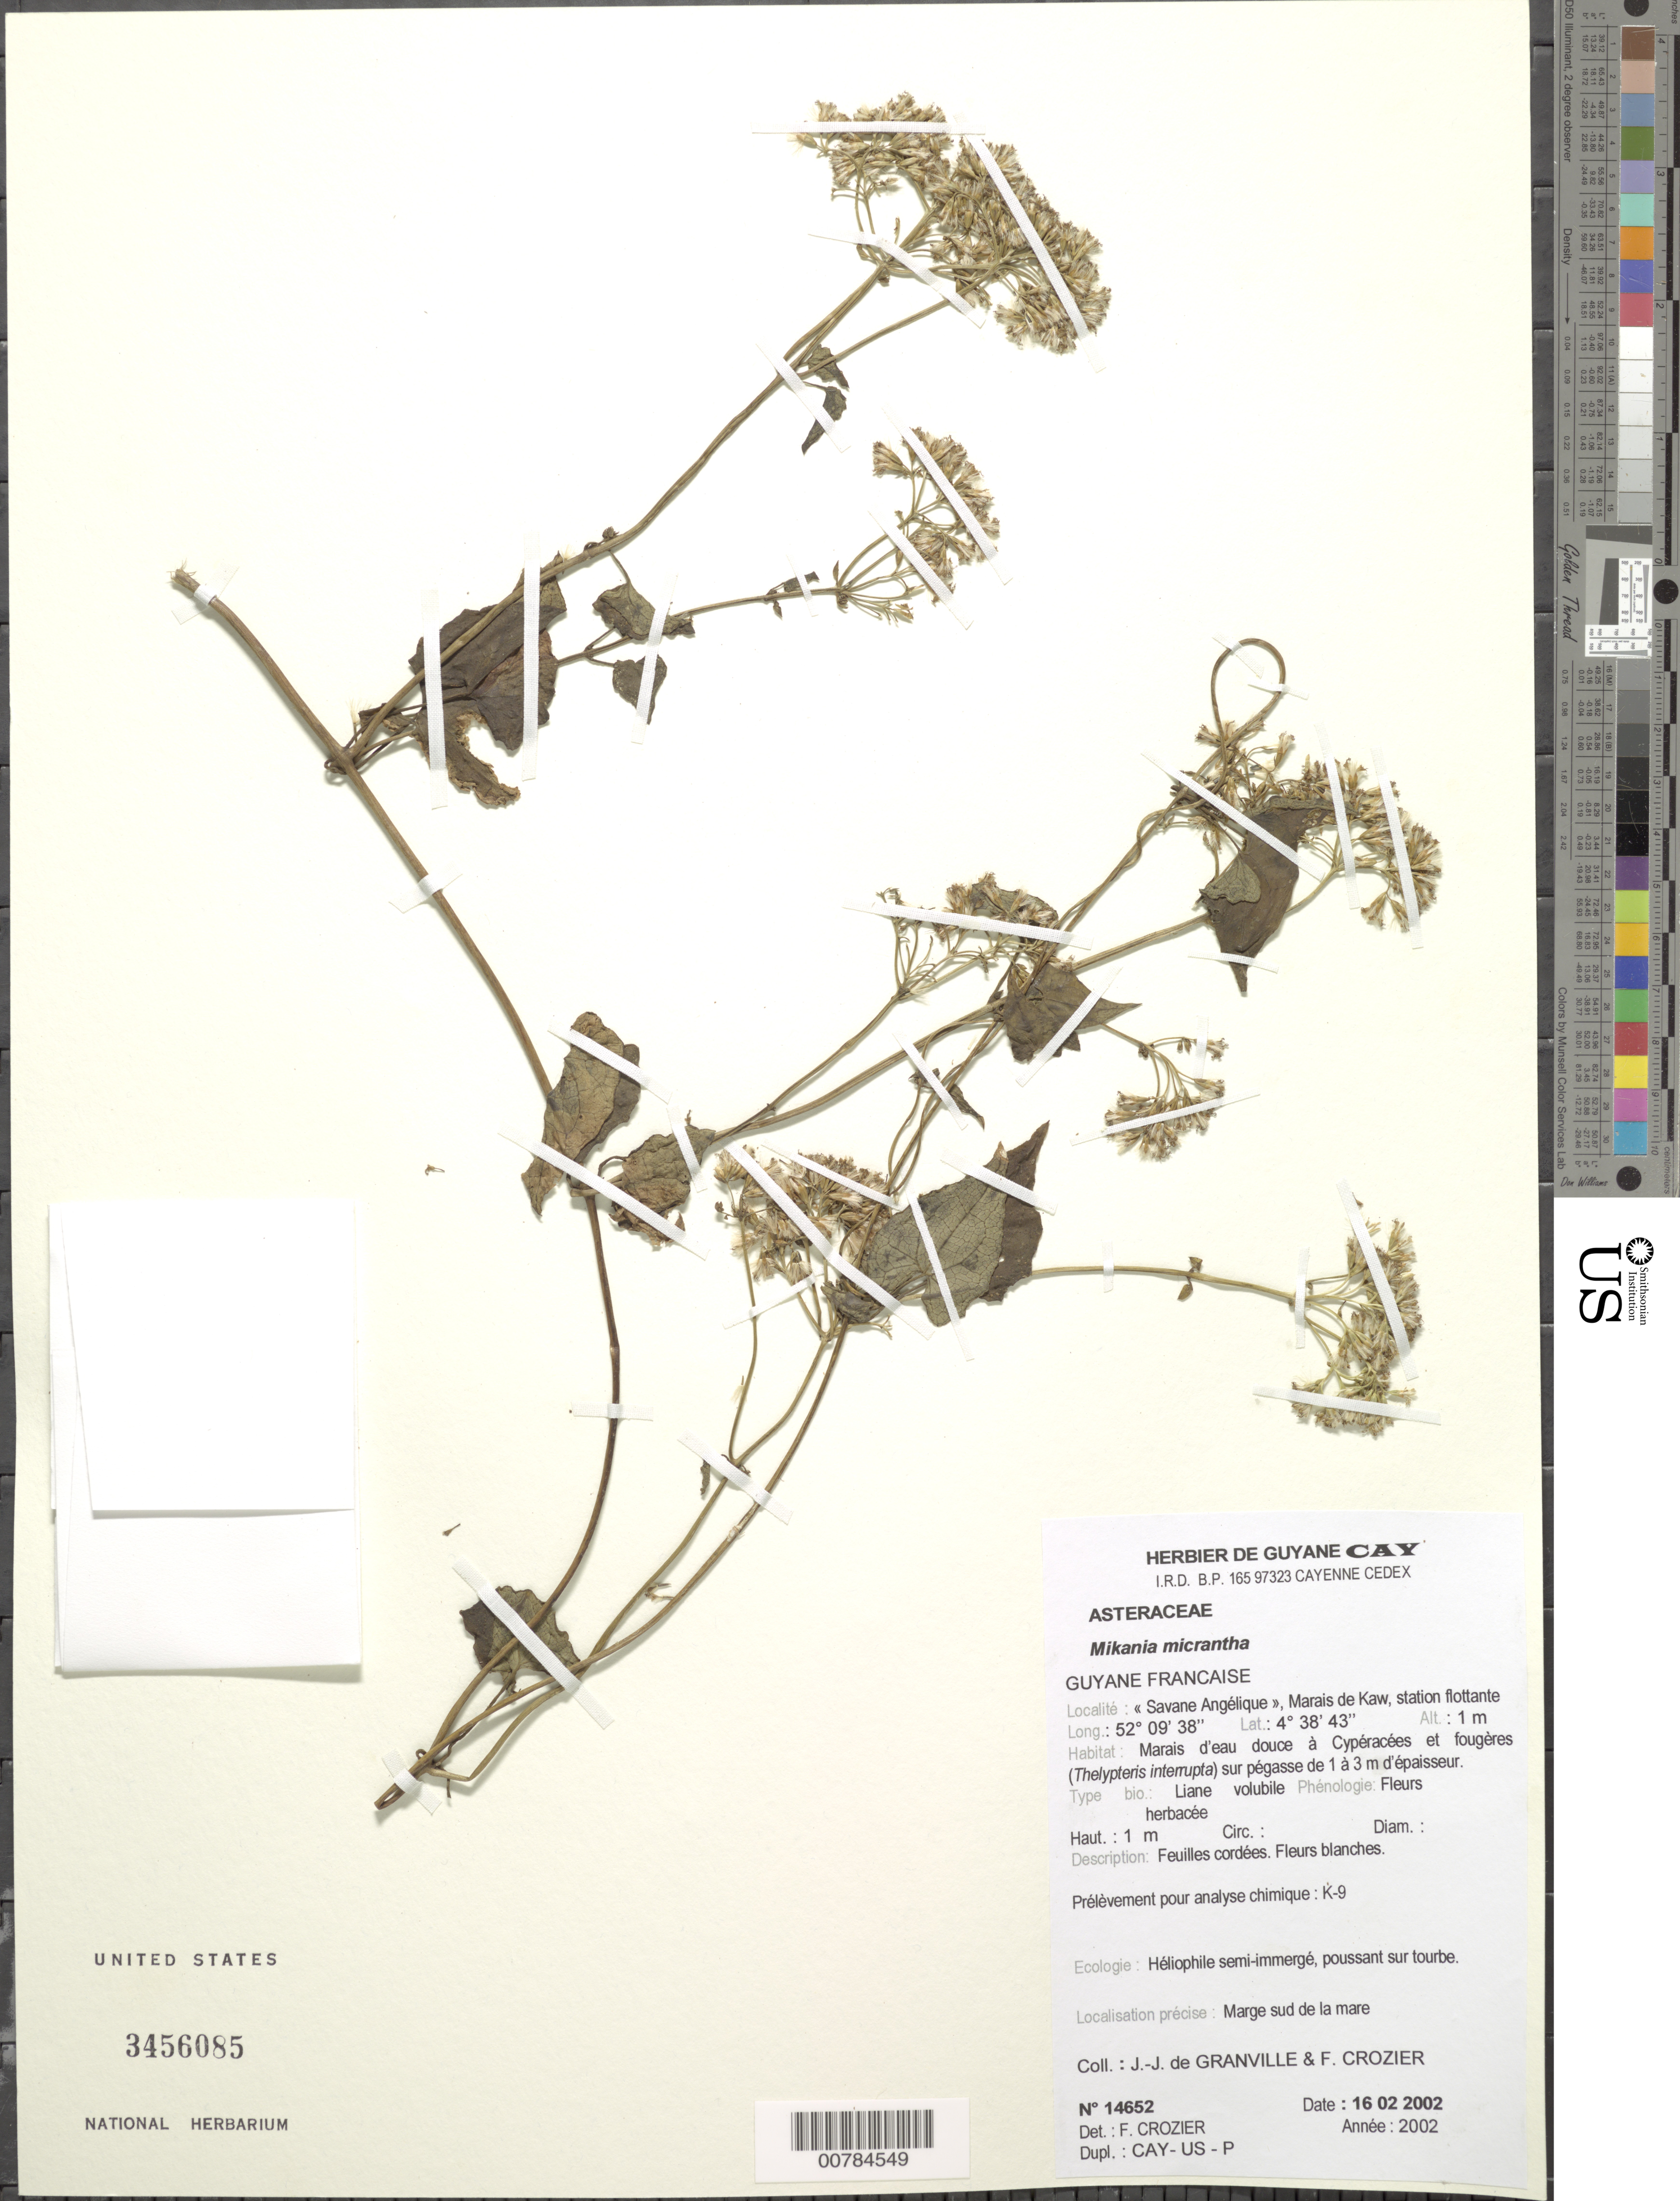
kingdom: Plantae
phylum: Tracheophyta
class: Magnoliopsida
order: Asterales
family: Asteraceae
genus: Mikania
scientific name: Mikania micrantha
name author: Kunth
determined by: Crozier, F.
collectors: J.-J. de Granville & F. Crozier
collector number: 14652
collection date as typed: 16-Feb-02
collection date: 2002-02-16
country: French Guiana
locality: Savane Angélique, Marais de Kaw, station flottante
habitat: Marge sud de la mare; Marais d'eau douce a Cyperacees et fougeres (Thelypteris interrupta) sur pegasse de 1 a 3m d'epaisseur.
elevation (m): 1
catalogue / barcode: US 3456085